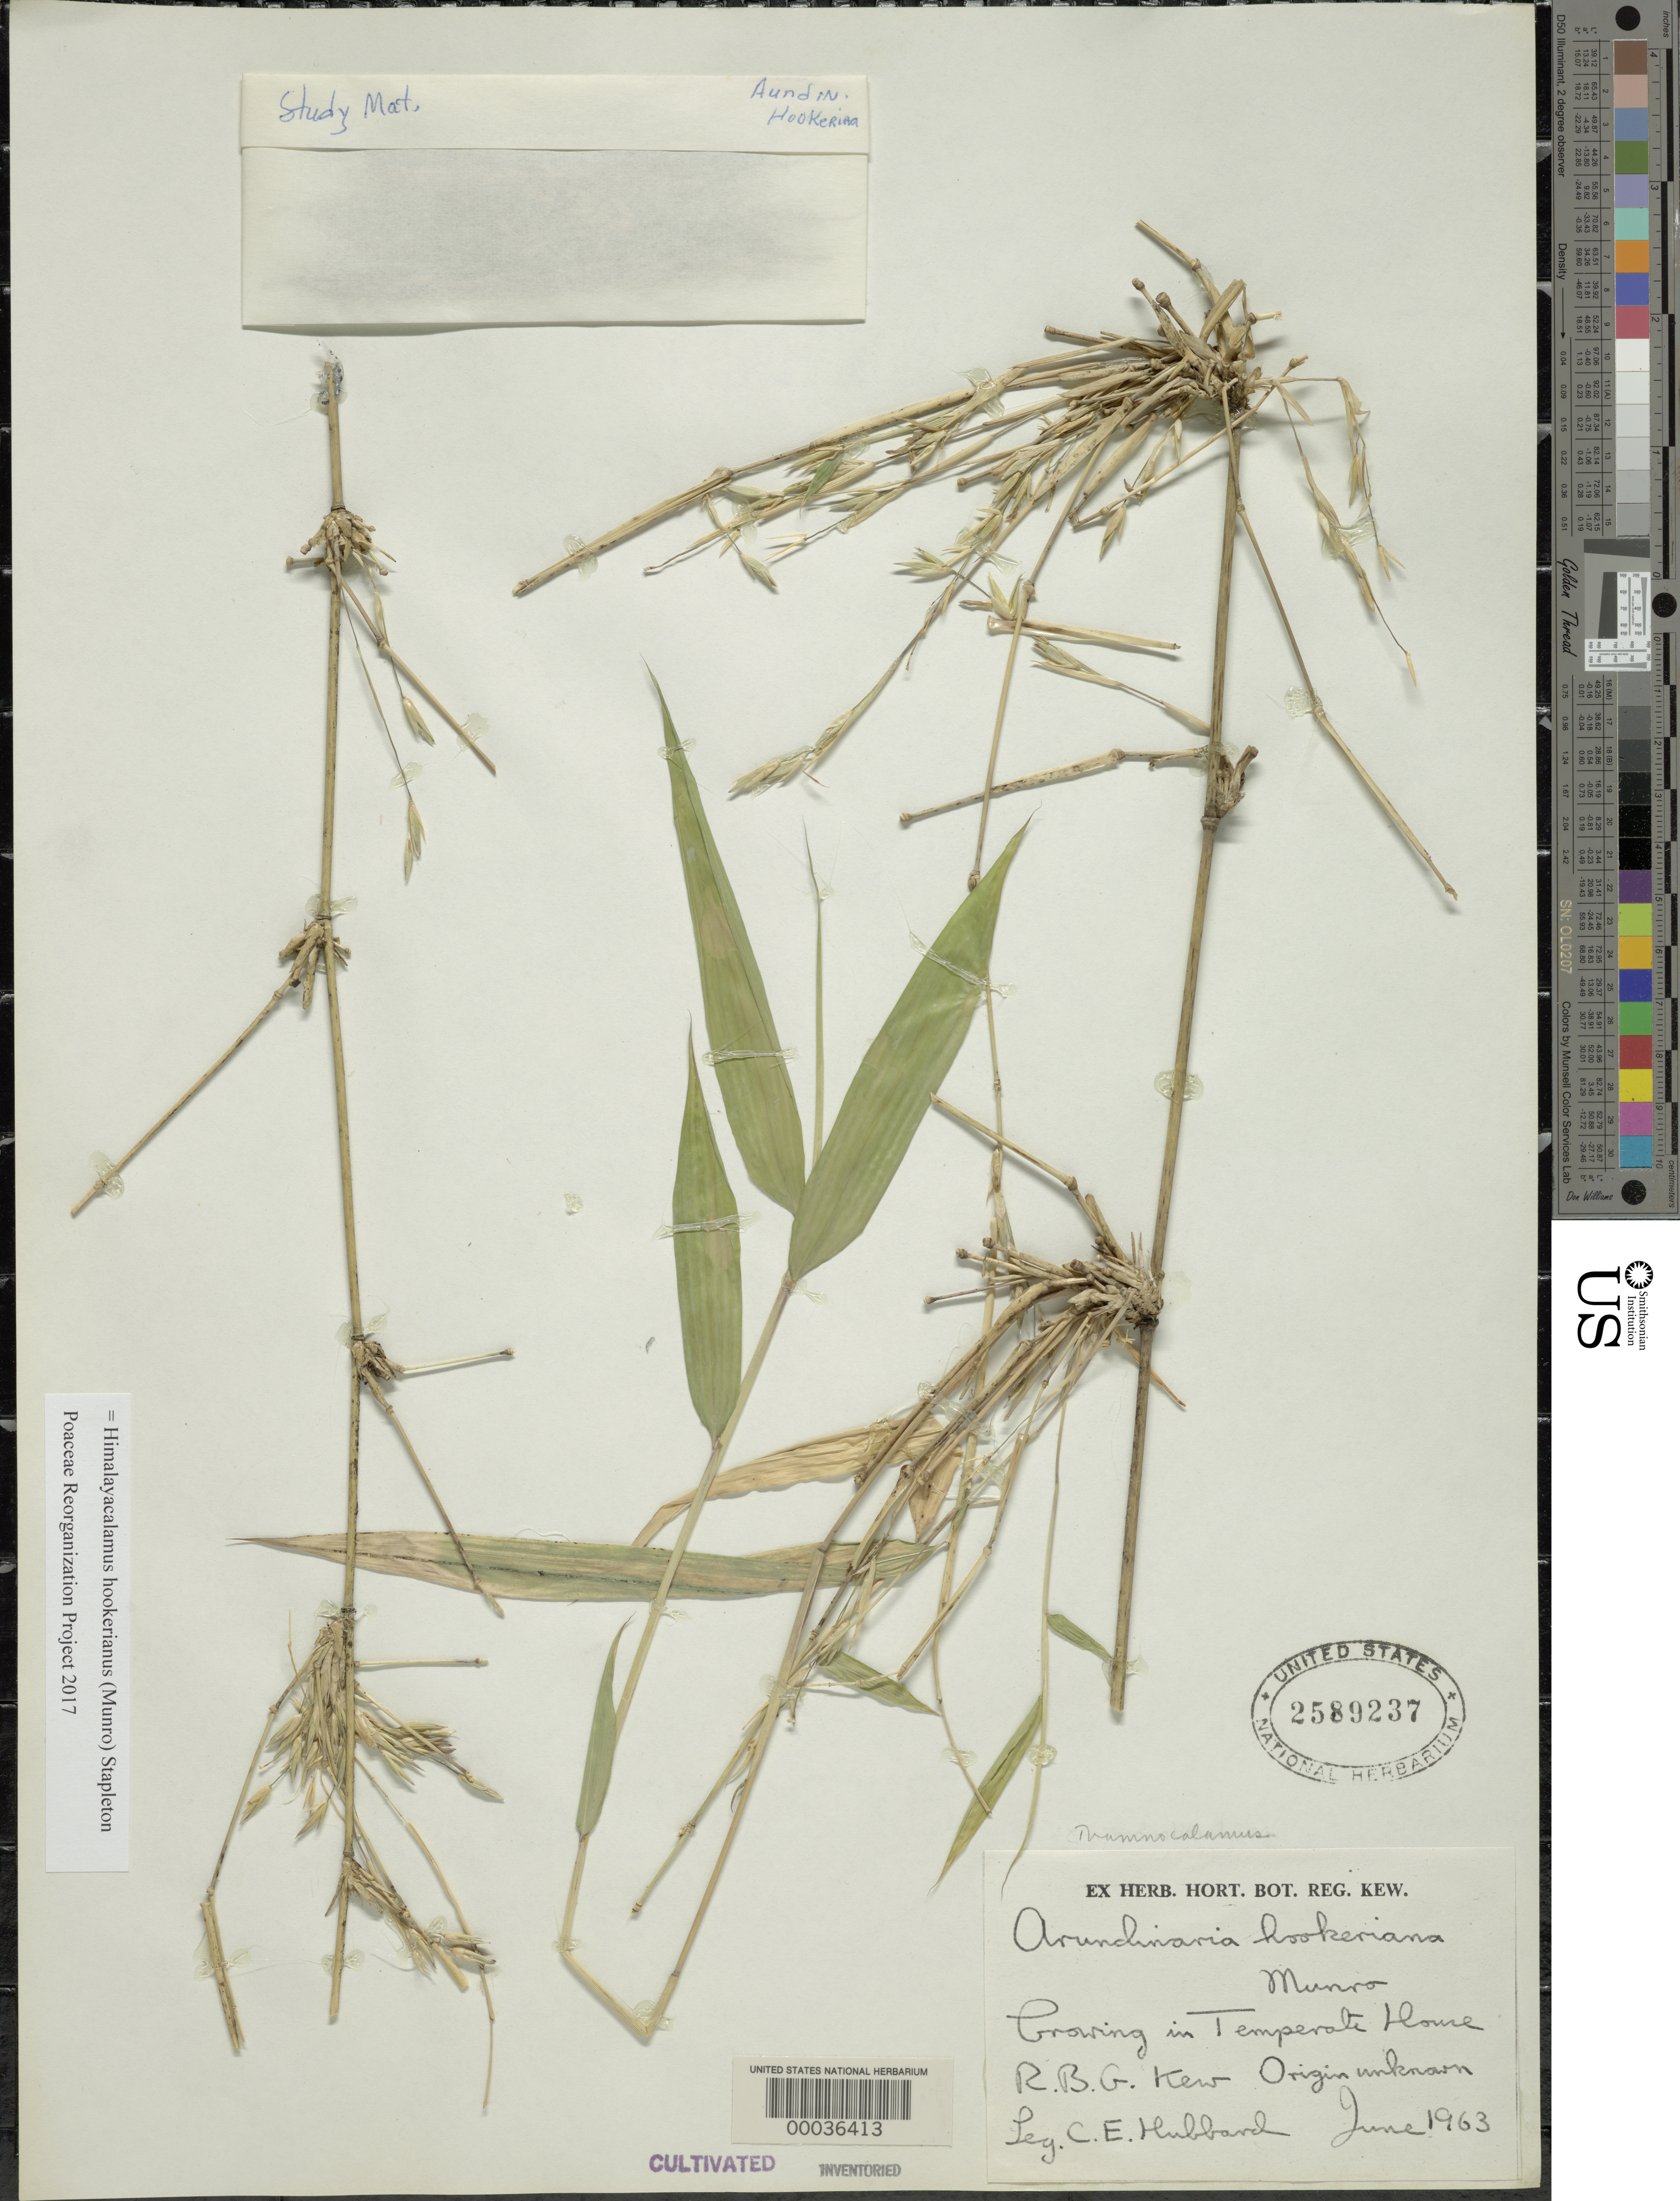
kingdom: Plantae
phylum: Tracheophyta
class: Liliopsida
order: Poales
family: Poaceae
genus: Drepanostachyum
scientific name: Drepanostachyum hookerianum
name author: (Munro) Keng f.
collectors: C. E. Hubbard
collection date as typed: Jun 1963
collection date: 1963-06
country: United Kingdom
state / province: England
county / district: Surrey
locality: Royal botanic gardens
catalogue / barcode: US 2589237